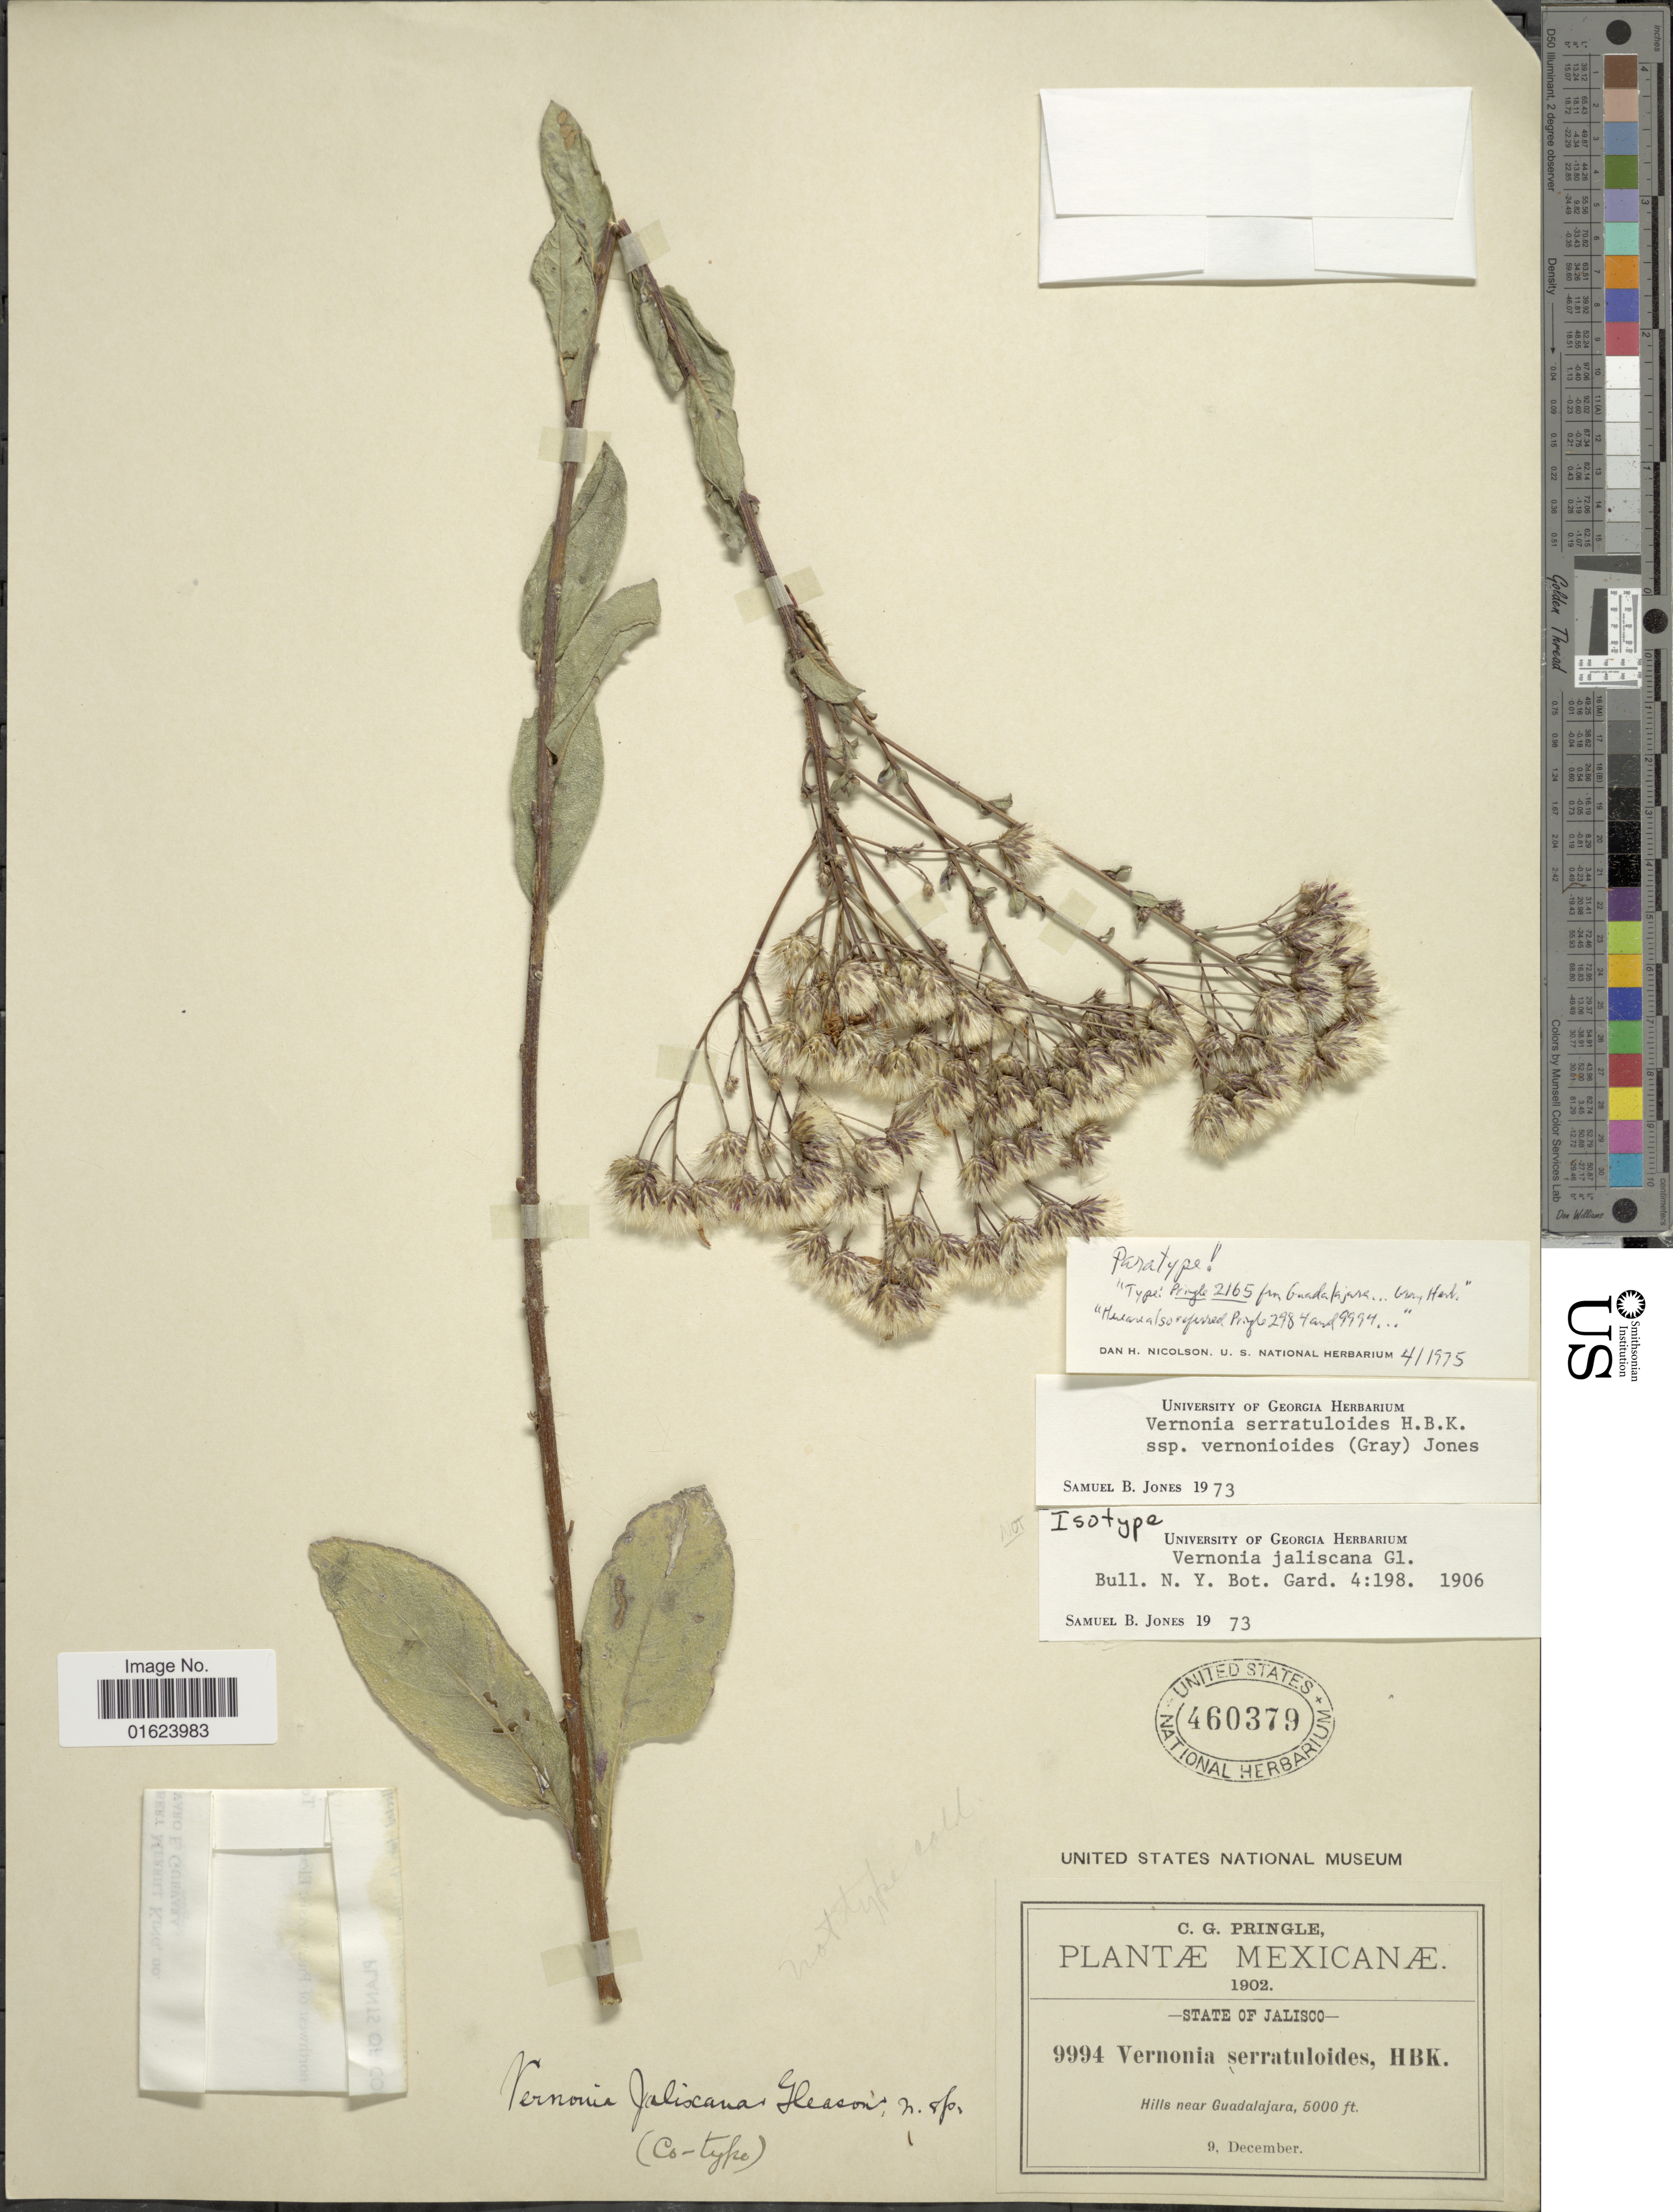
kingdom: Plantae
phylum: Tracheophyta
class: Magnoliopsida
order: Asterales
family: Asteraceae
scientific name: Vickianthus serratuloides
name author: (Kunth) H. Rob.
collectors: C. G. Pringle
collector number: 9994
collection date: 1902-12-09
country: Mexico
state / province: Jalisco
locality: State of Jalisco, Hills near Guadalajara.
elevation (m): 1524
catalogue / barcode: US 460379